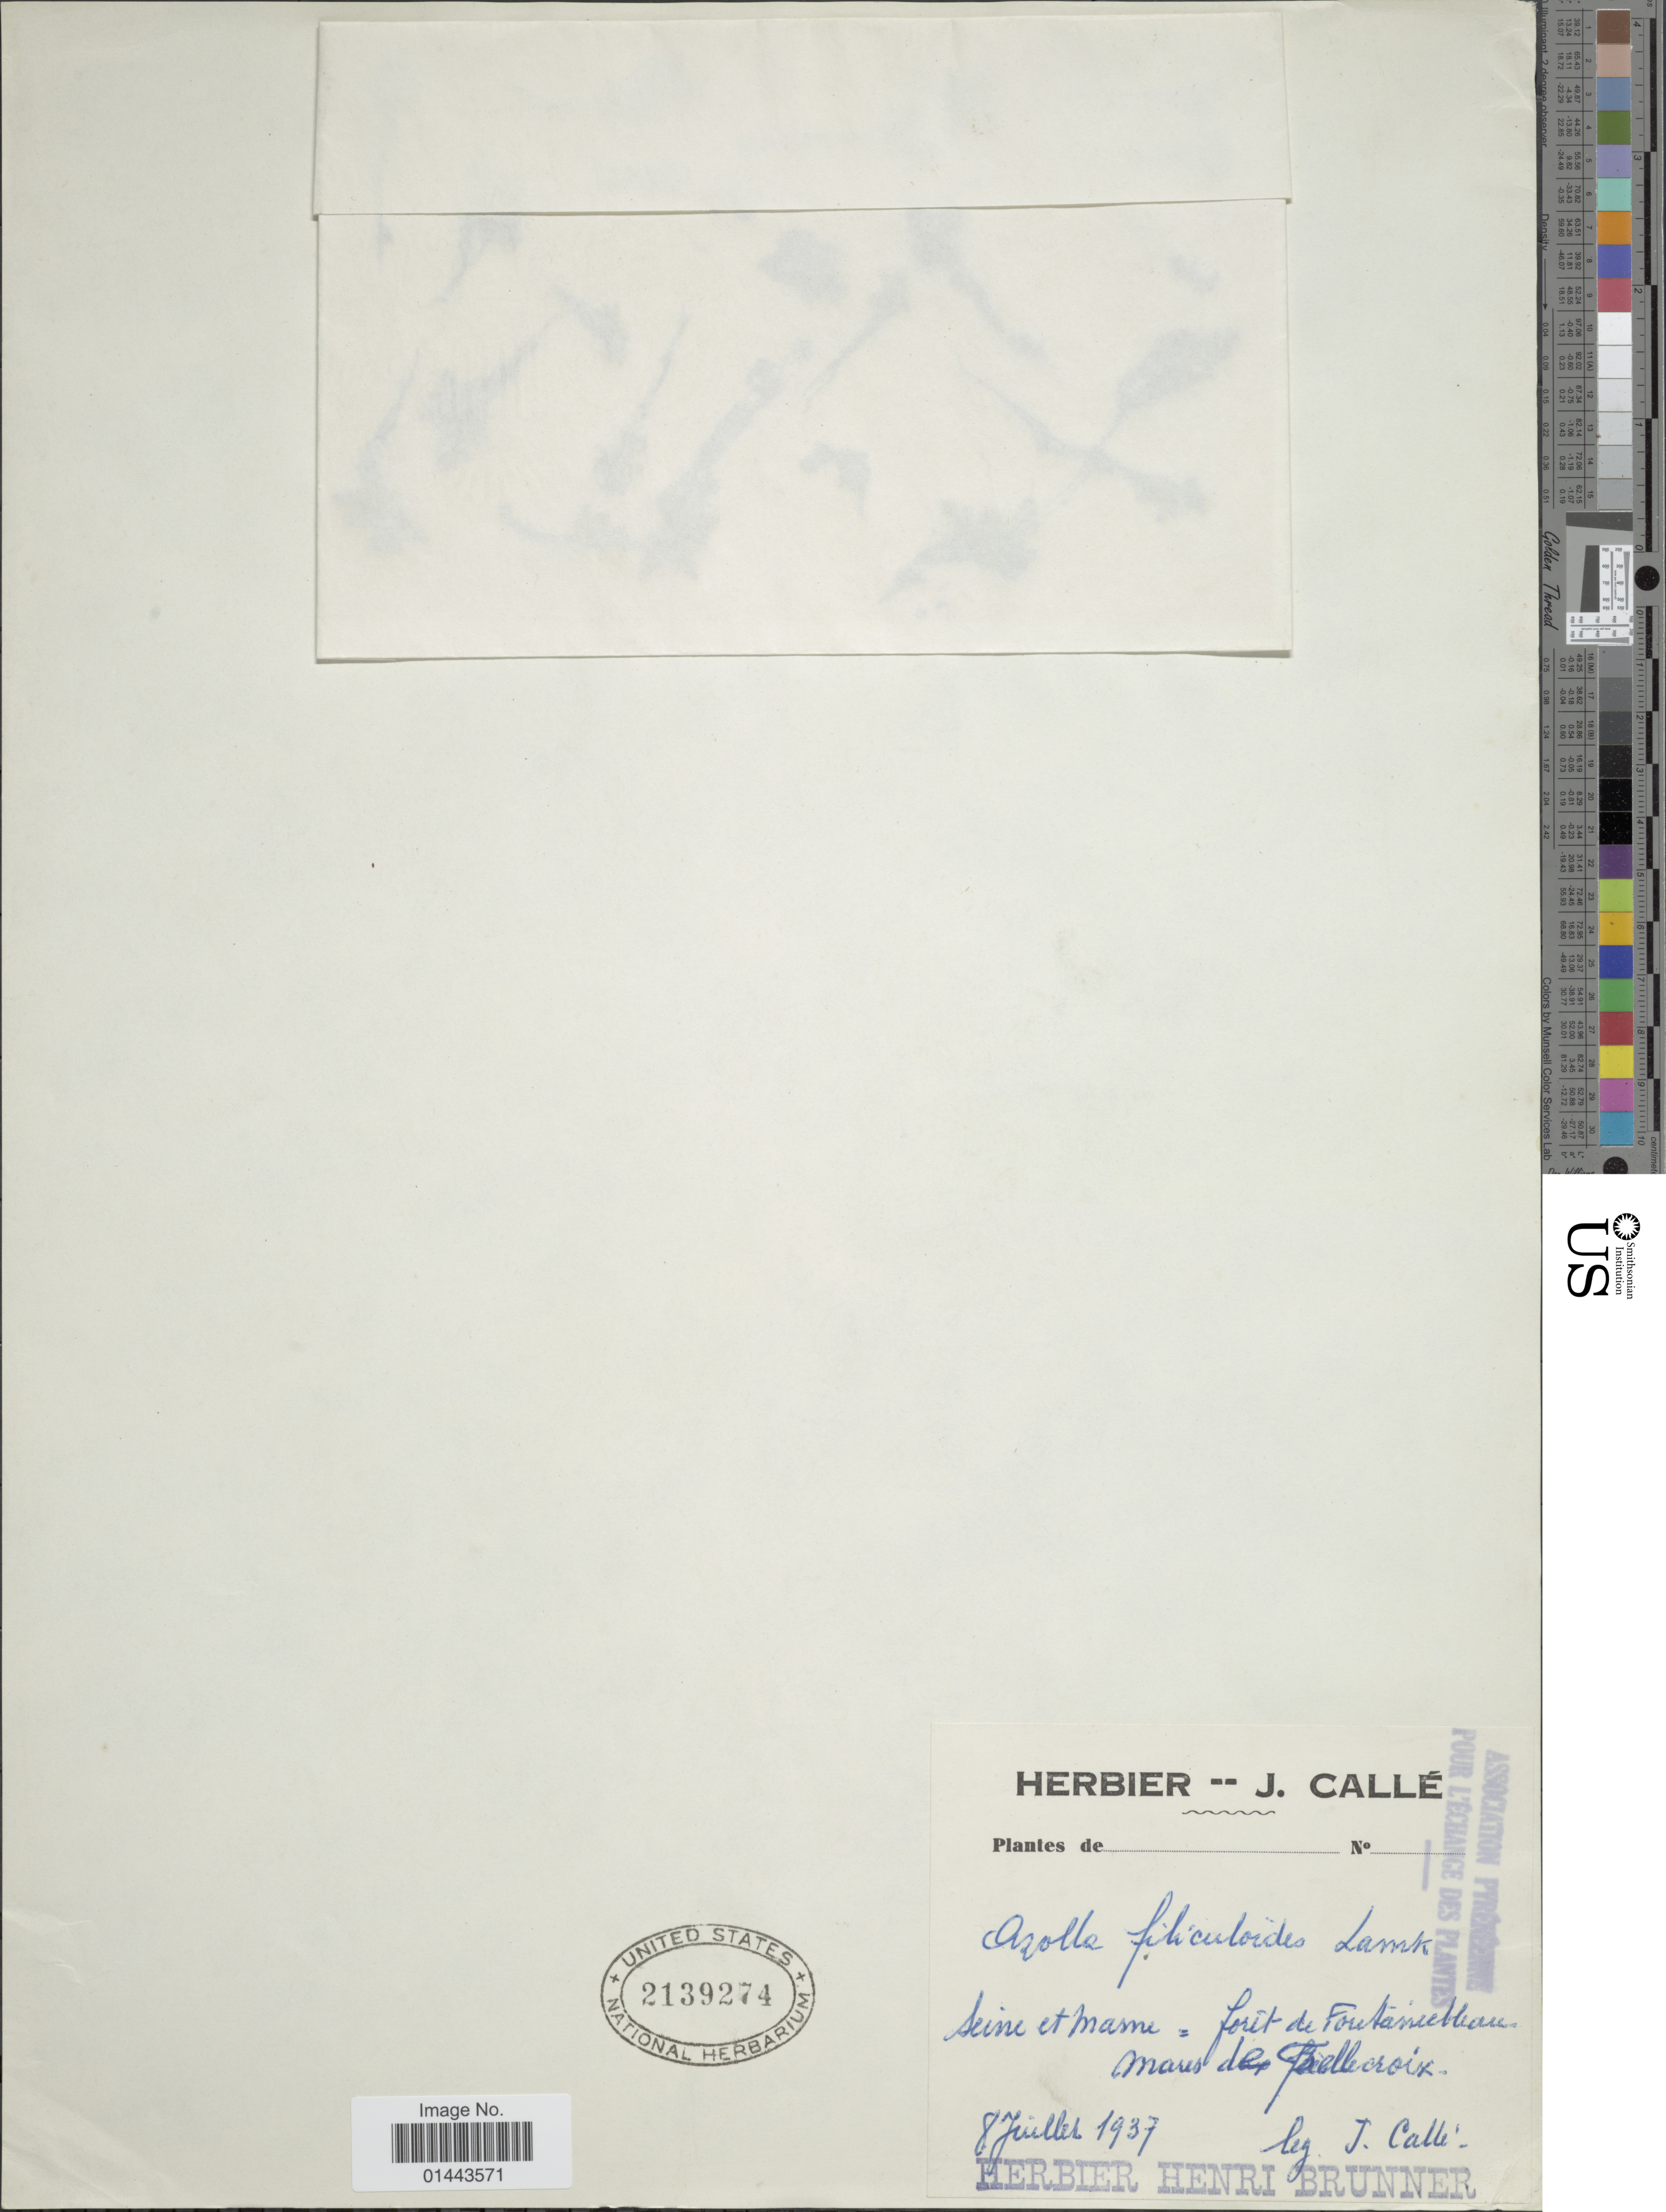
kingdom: Plantae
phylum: Tracheophyta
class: Polypodiopsida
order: Salviniales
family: Salviniaceae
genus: Azolla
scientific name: Azolla caroliniana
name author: Willd.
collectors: Calle, J.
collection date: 1937-07-08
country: France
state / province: Île-de-France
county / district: Seine-et-Marne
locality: Seine-et-Marne, Forit de Foutaneeblau maus de Fellecroix [interpreted]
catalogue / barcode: US 2139274